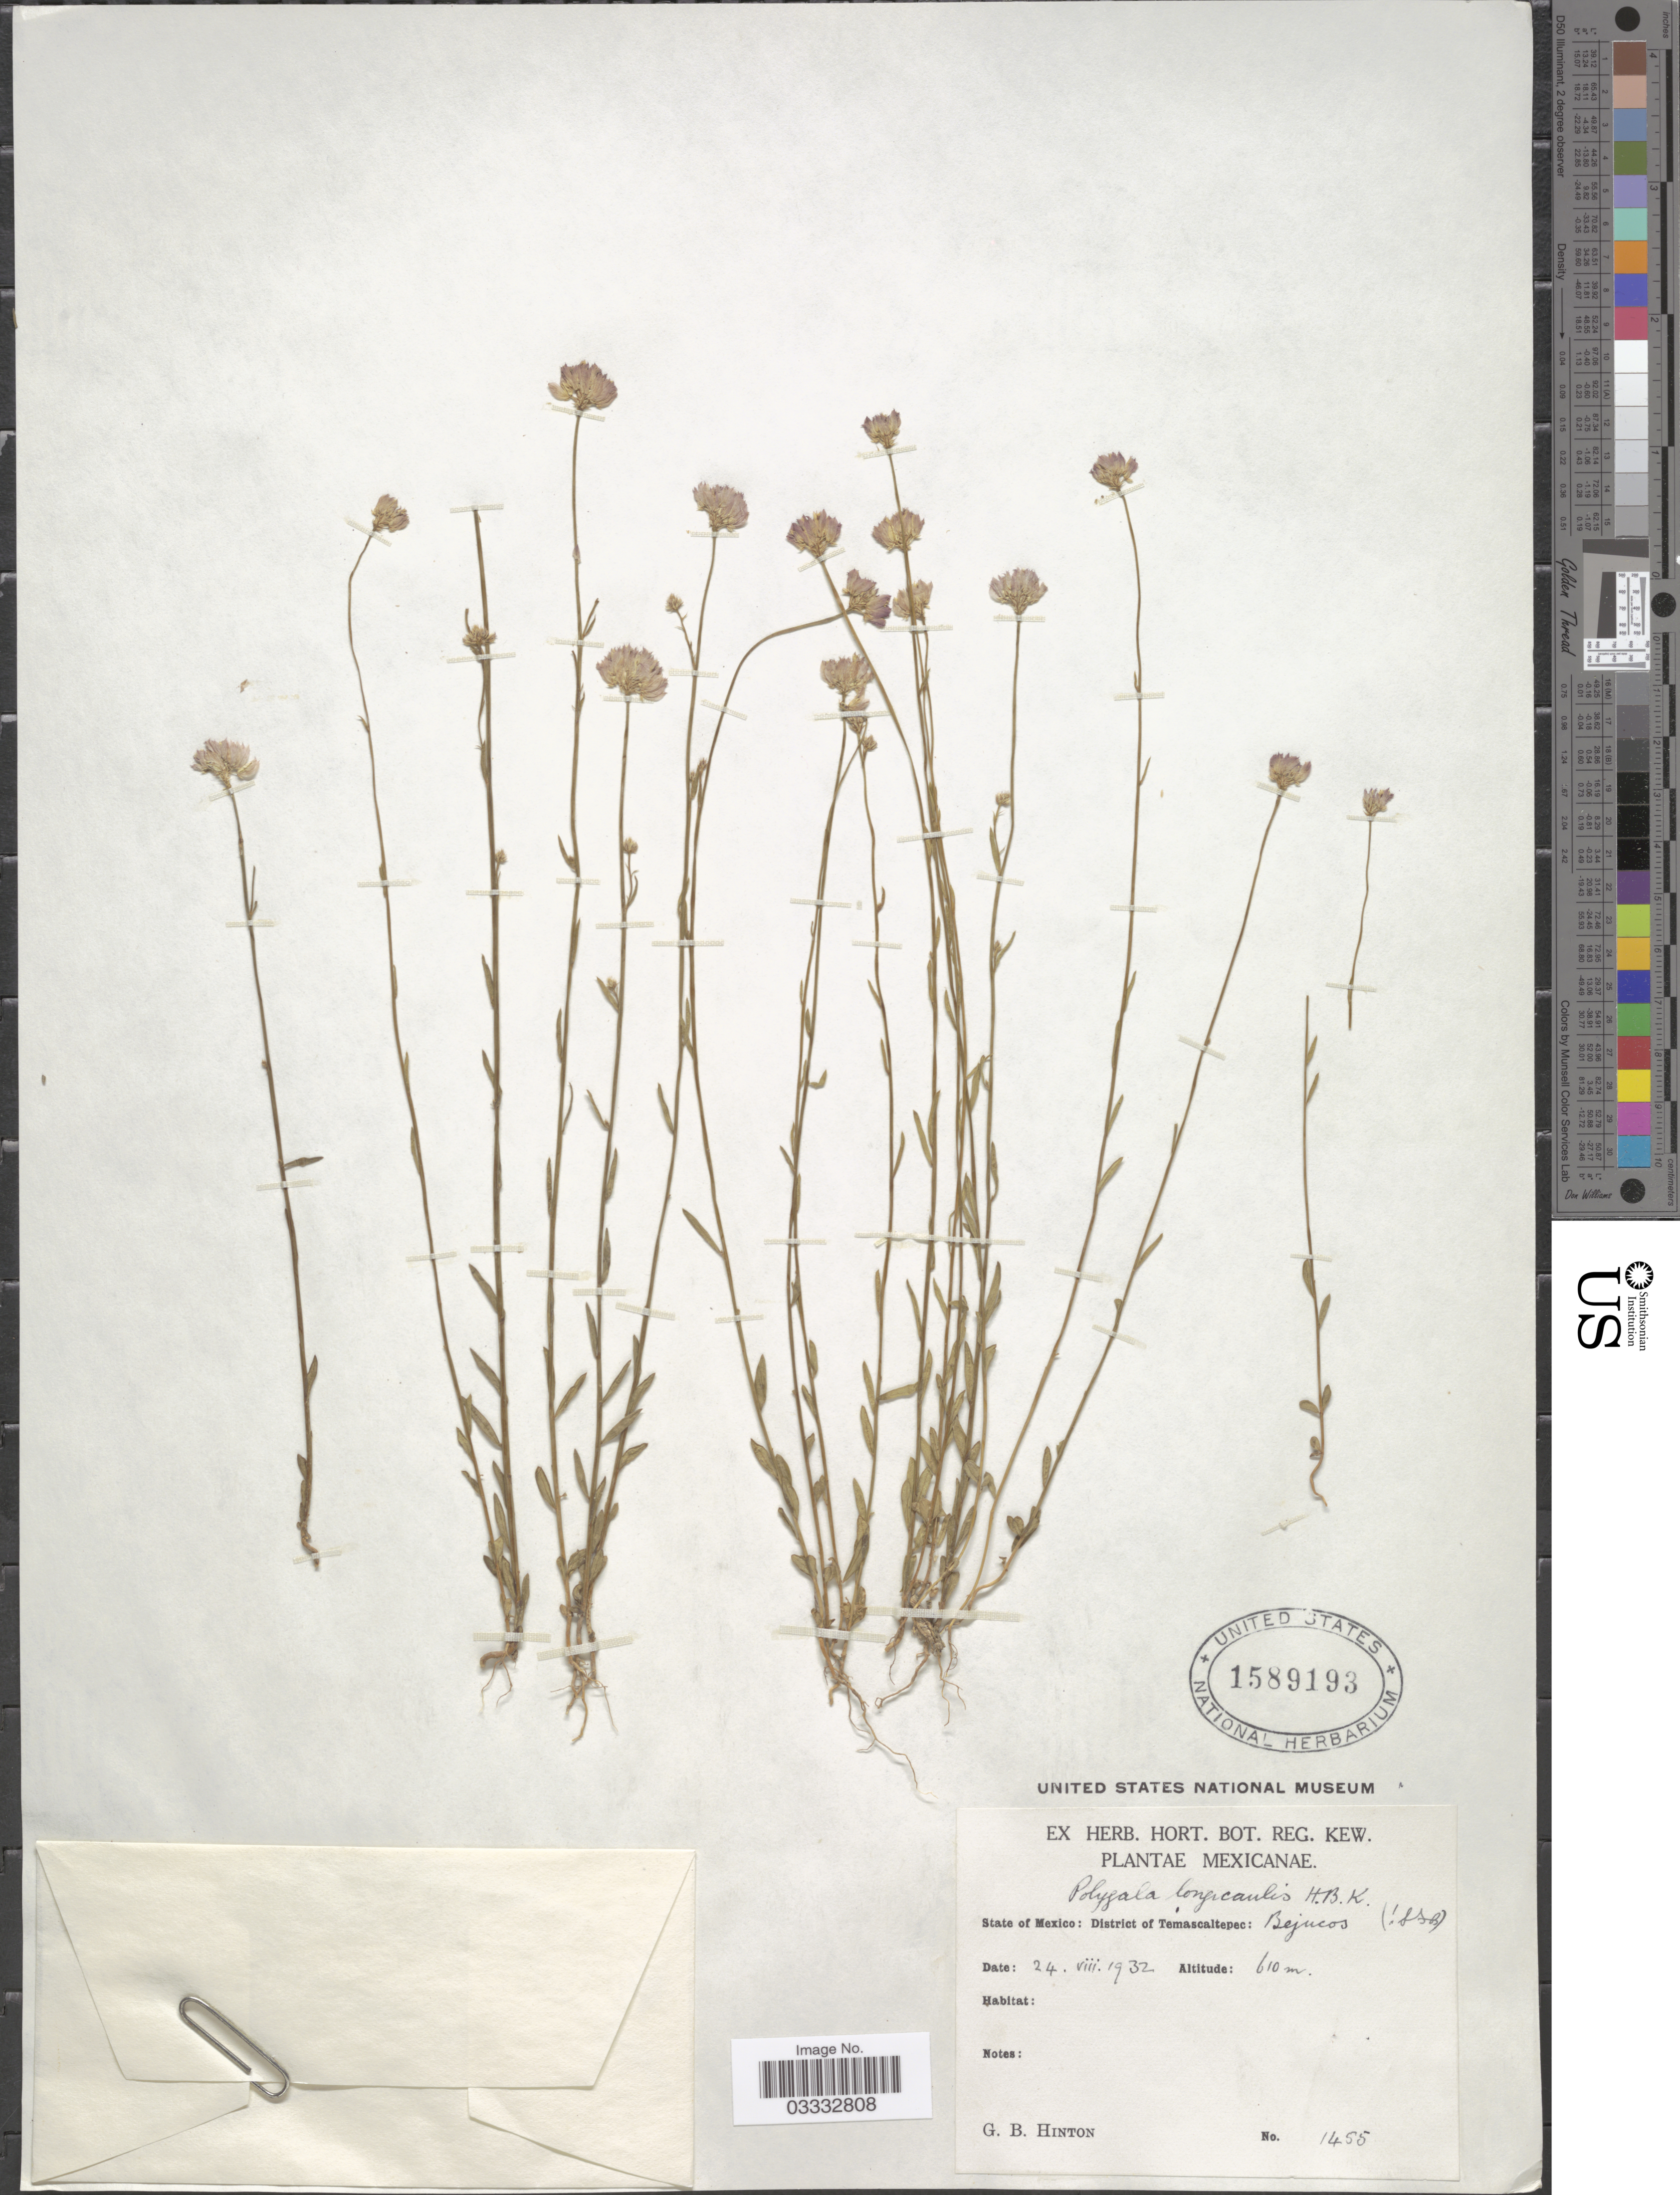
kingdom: Plantae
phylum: Tracheophyta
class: Magnoliopsida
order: Fabales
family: Polygalaceae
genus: Polygala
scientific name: Polygala longicaulis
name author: Kunth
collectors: G. B. Hinton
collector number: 1455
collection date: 1932-08-24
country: Mexico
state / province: México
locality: District of Temascaltepec: Bejucos.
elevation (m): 610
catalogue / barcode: US 1589193